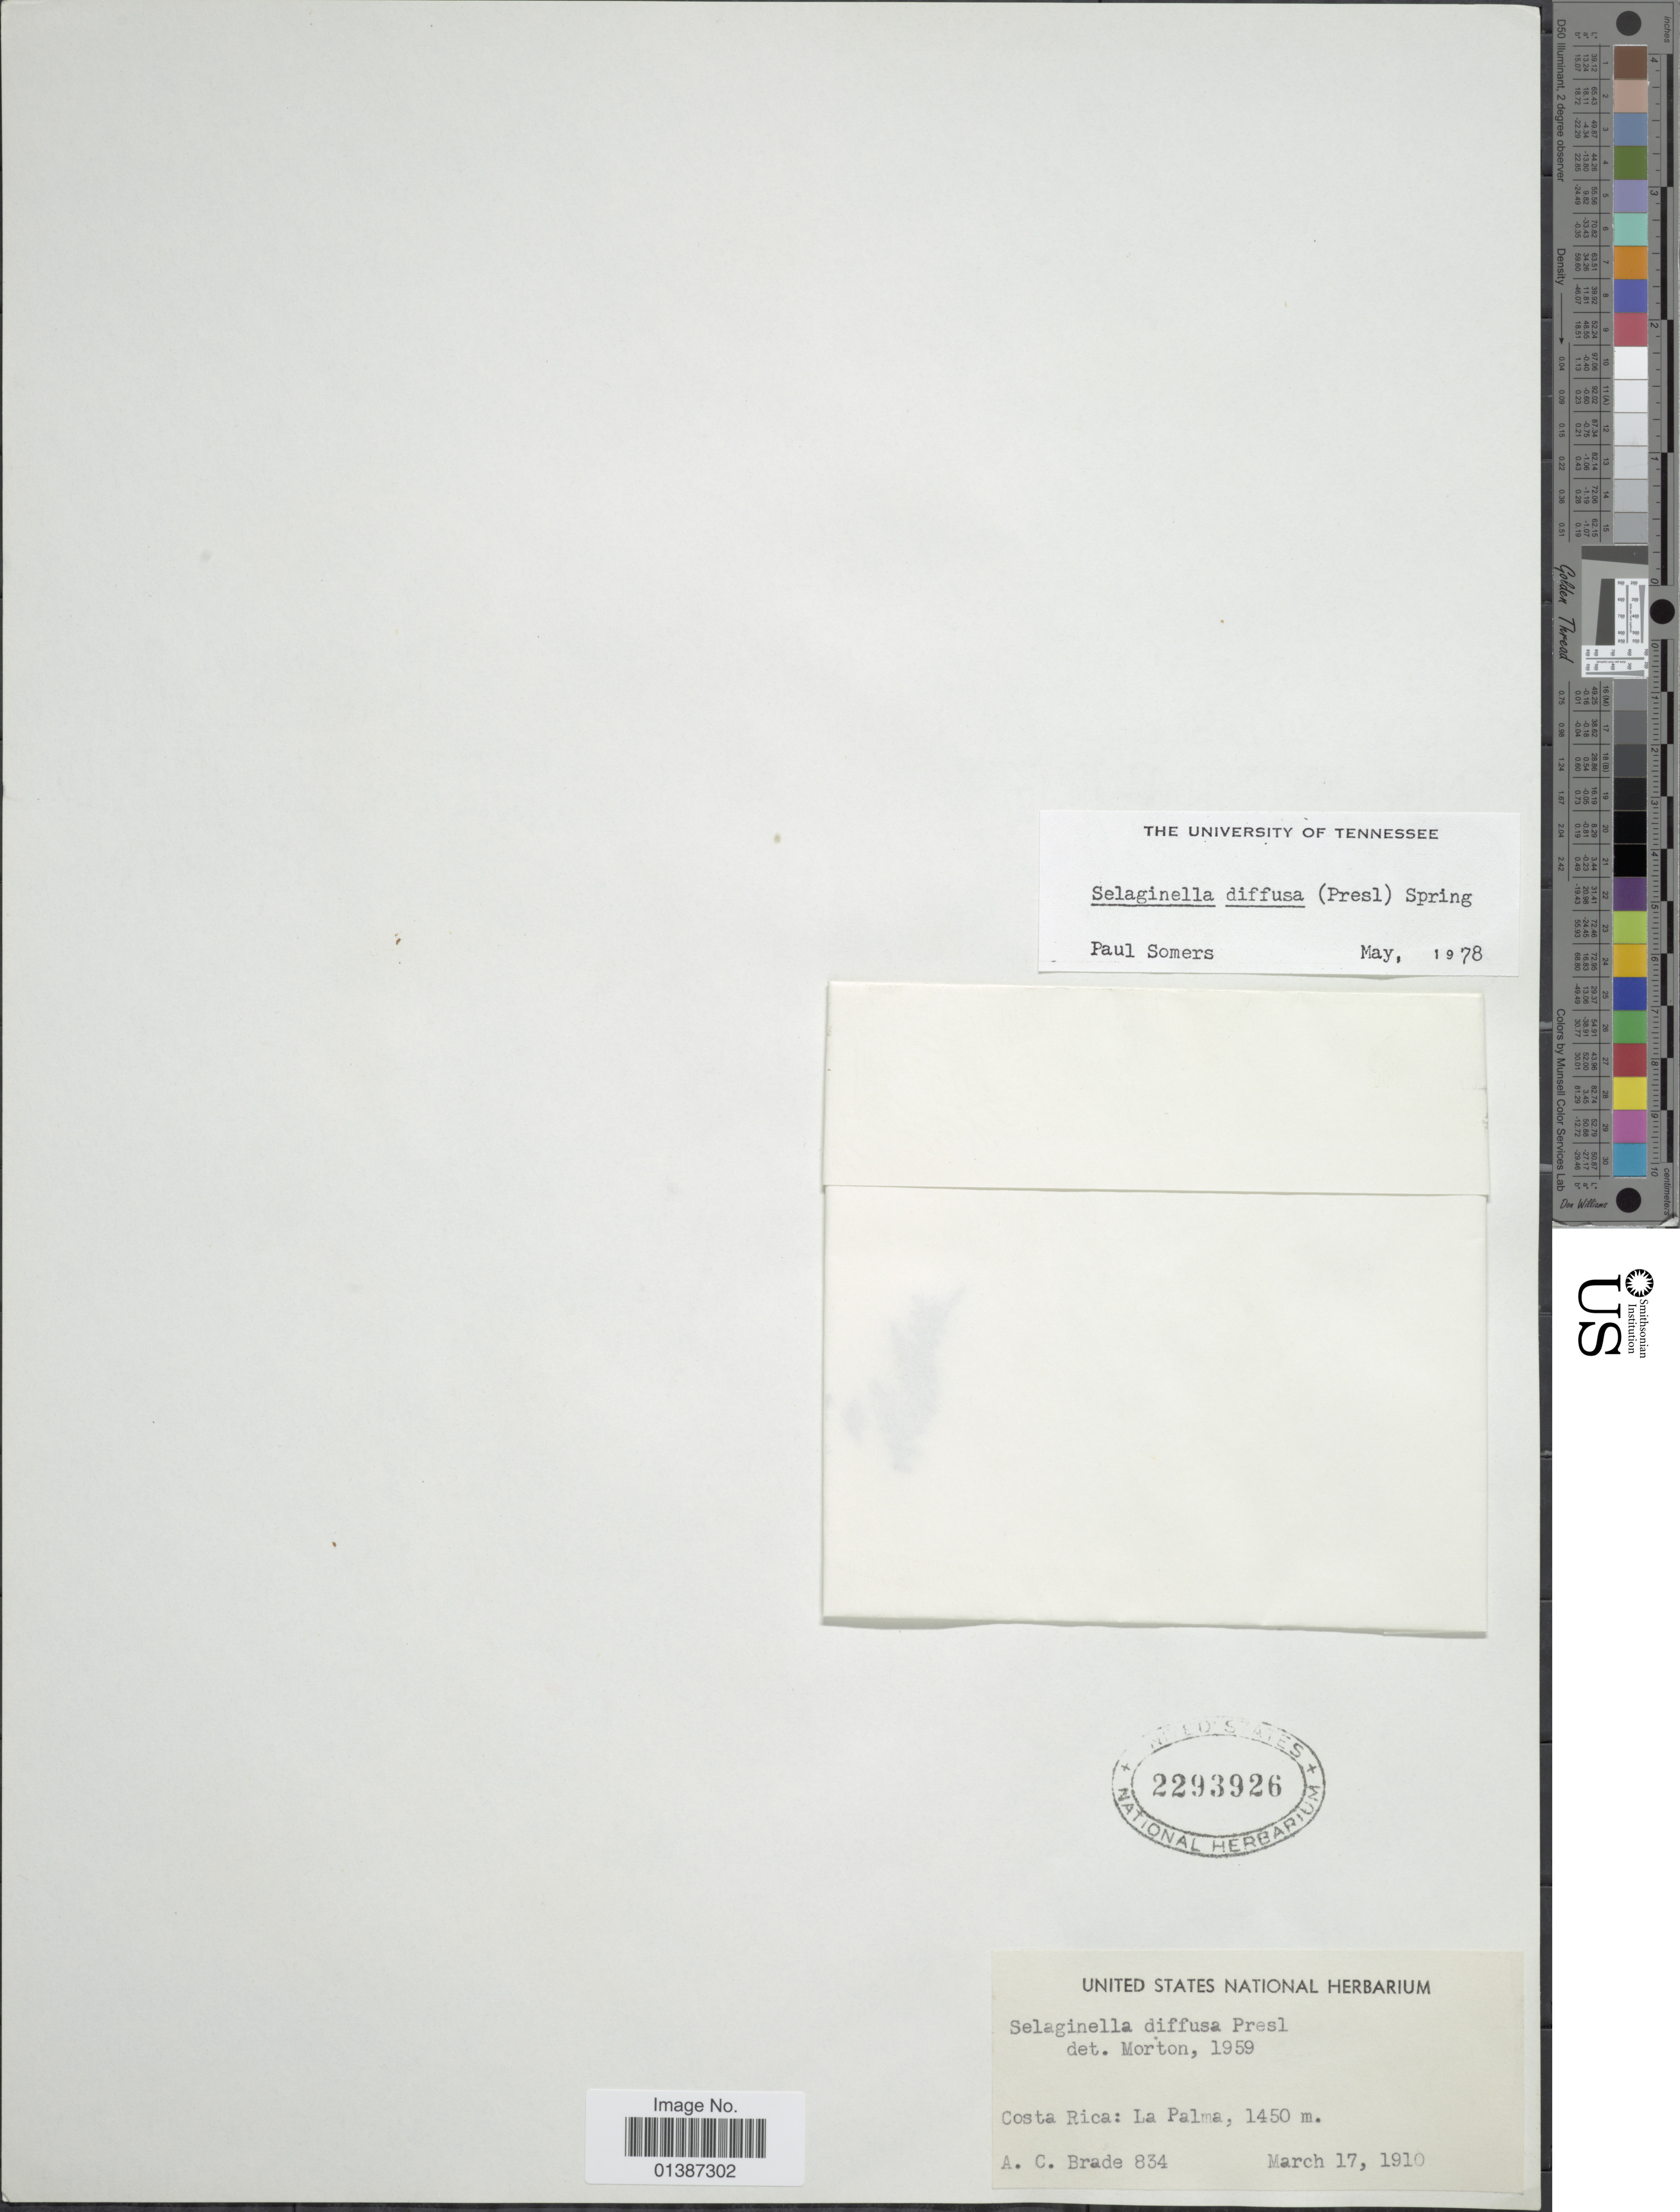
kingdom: Plantae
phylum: Tracheophyta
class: Lycopodiopsida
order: Selaginellales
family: Selaginellaceae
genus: Selaginella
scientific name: Selaginella diffusa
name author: (C. Presl) Spring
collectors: A. C. Brade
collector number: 834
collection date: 1910-03-17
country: Costa Rica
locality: La Palma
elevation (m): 1450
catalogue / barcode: US 2293926